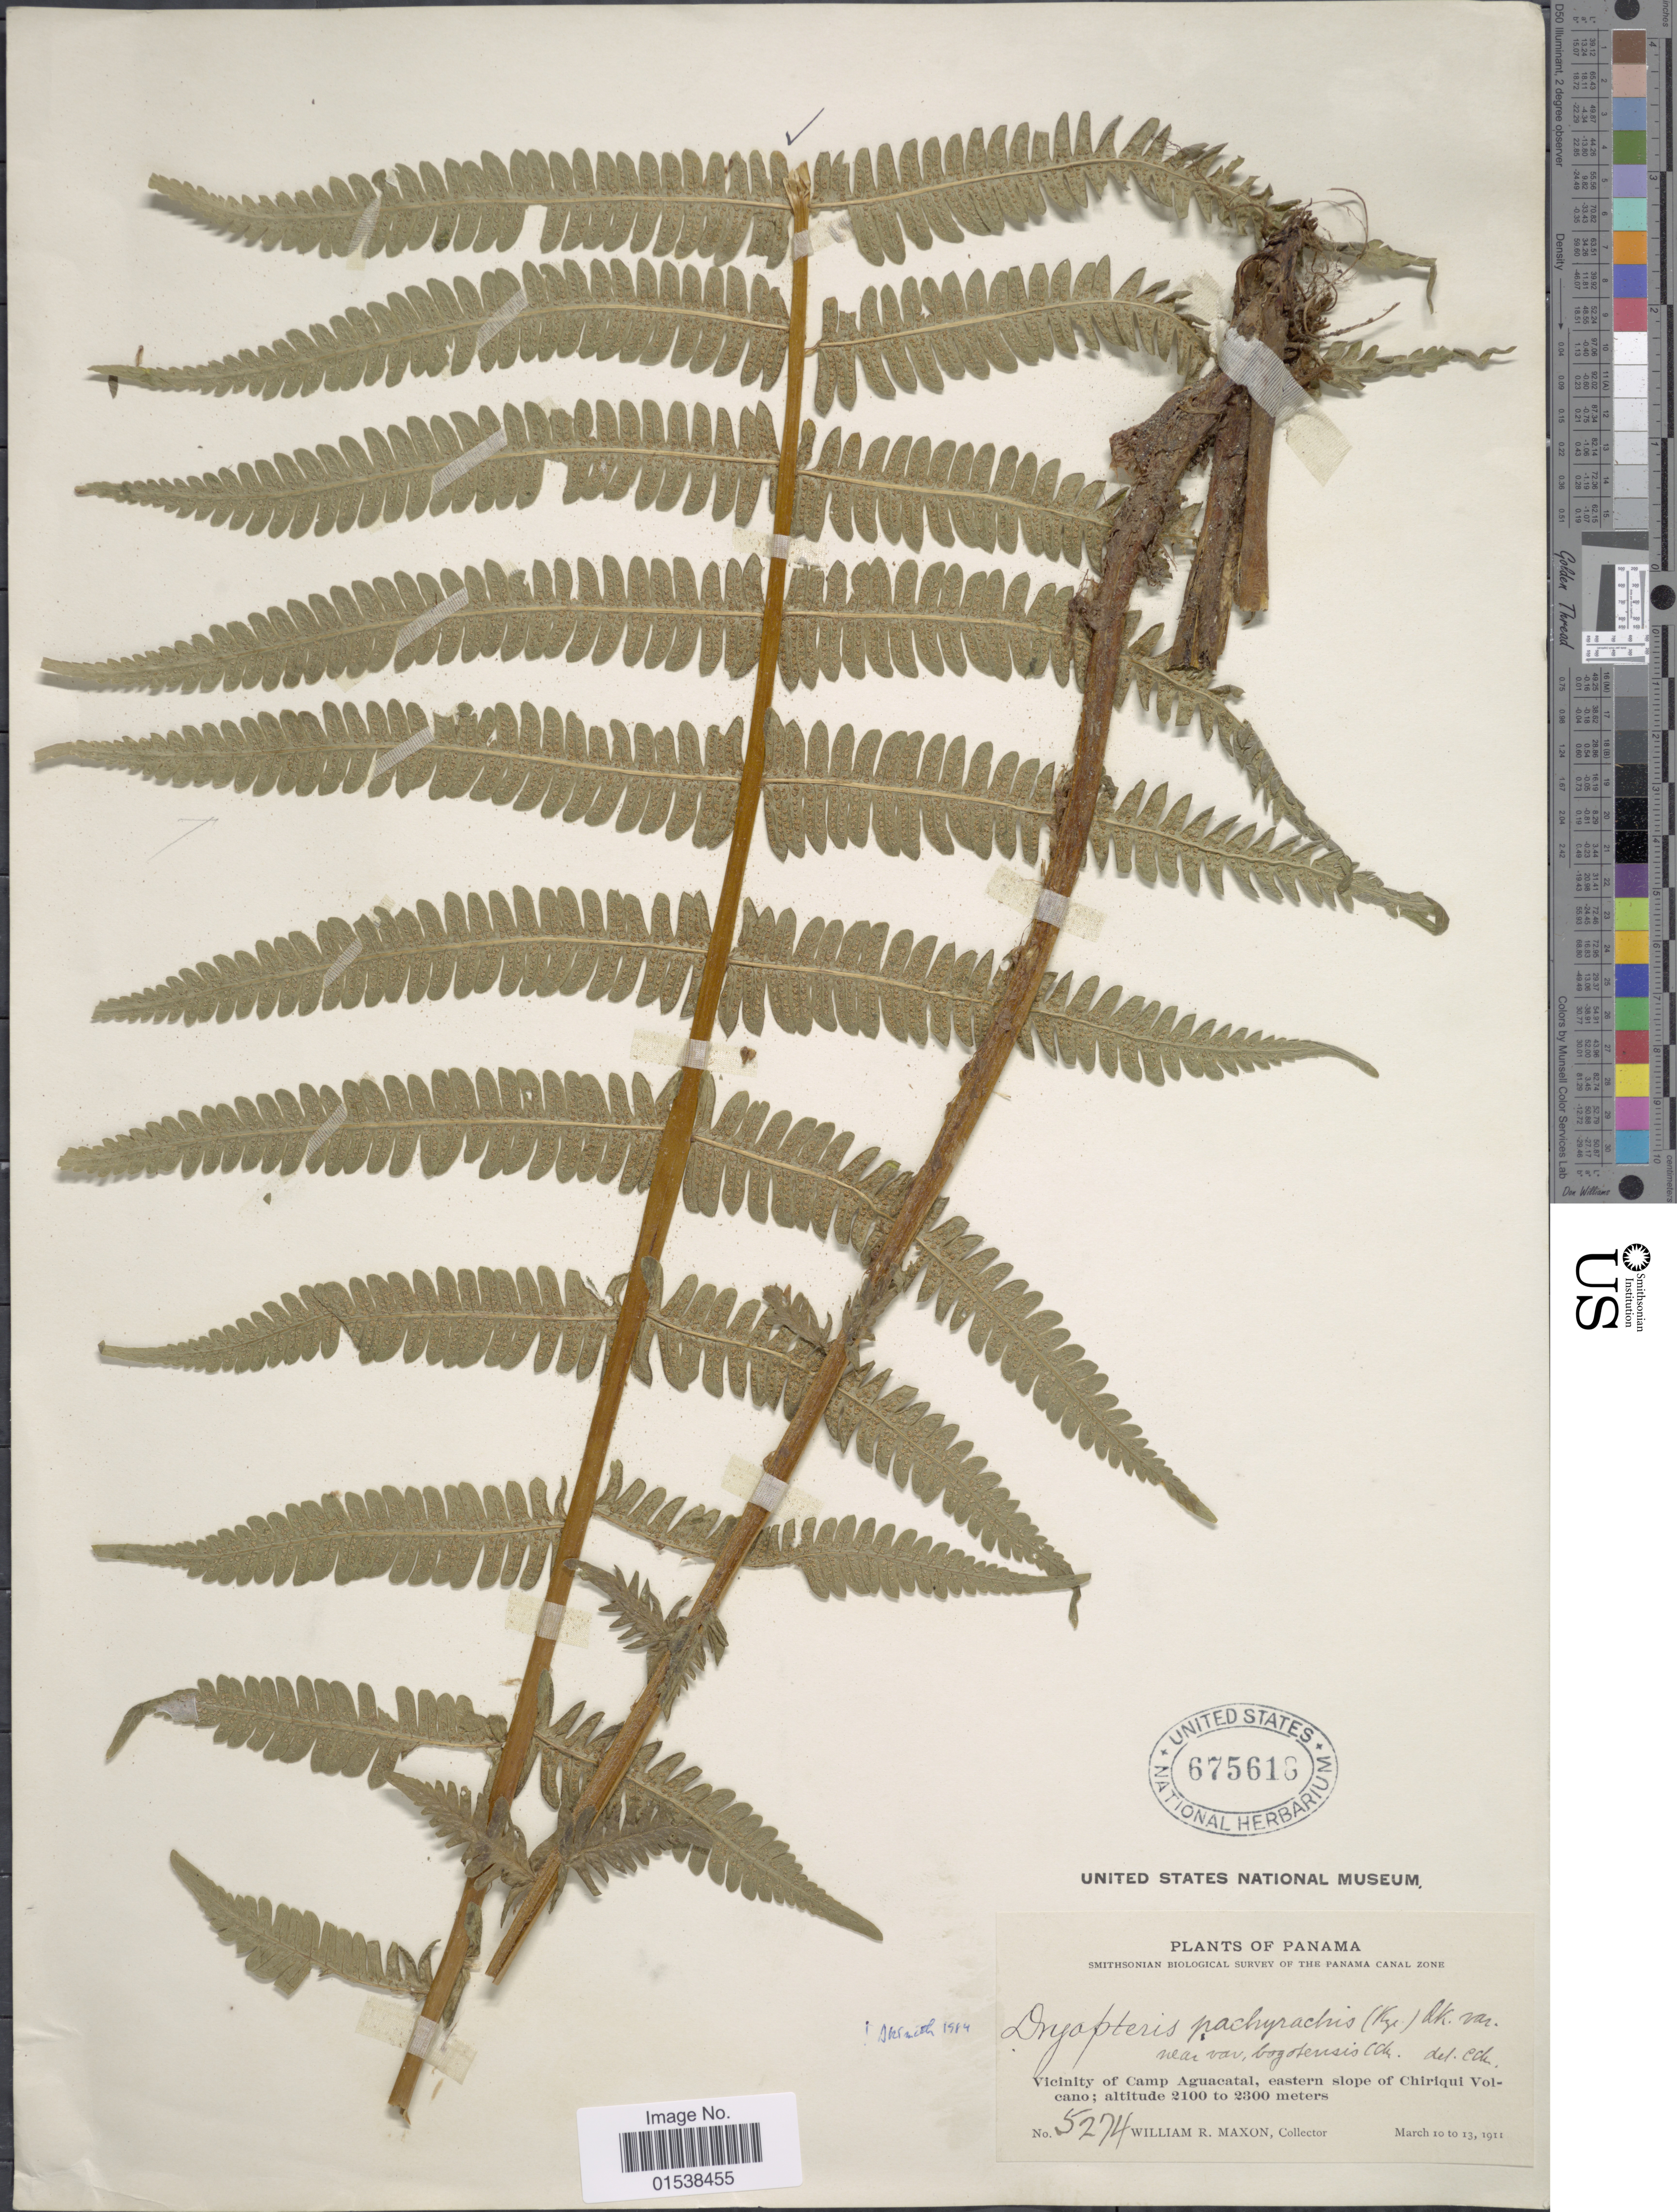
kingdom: Plantae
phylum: Tracheophyta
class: Polypodiopsida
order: Polypodiales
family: Thelypteridaceae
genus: Amauropelta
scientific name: Amauropelta pachyrachis var. bogotensis comb. nov., ined 2015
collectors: W. R. Maxon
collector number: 5274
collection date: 1911-03-10/1911-03-13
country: Panama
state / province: Chiriqui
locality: Vicinity of Camp Aguacatal, eastern slope of chiriqui Volcano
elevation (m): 2100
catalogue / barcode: US 675618